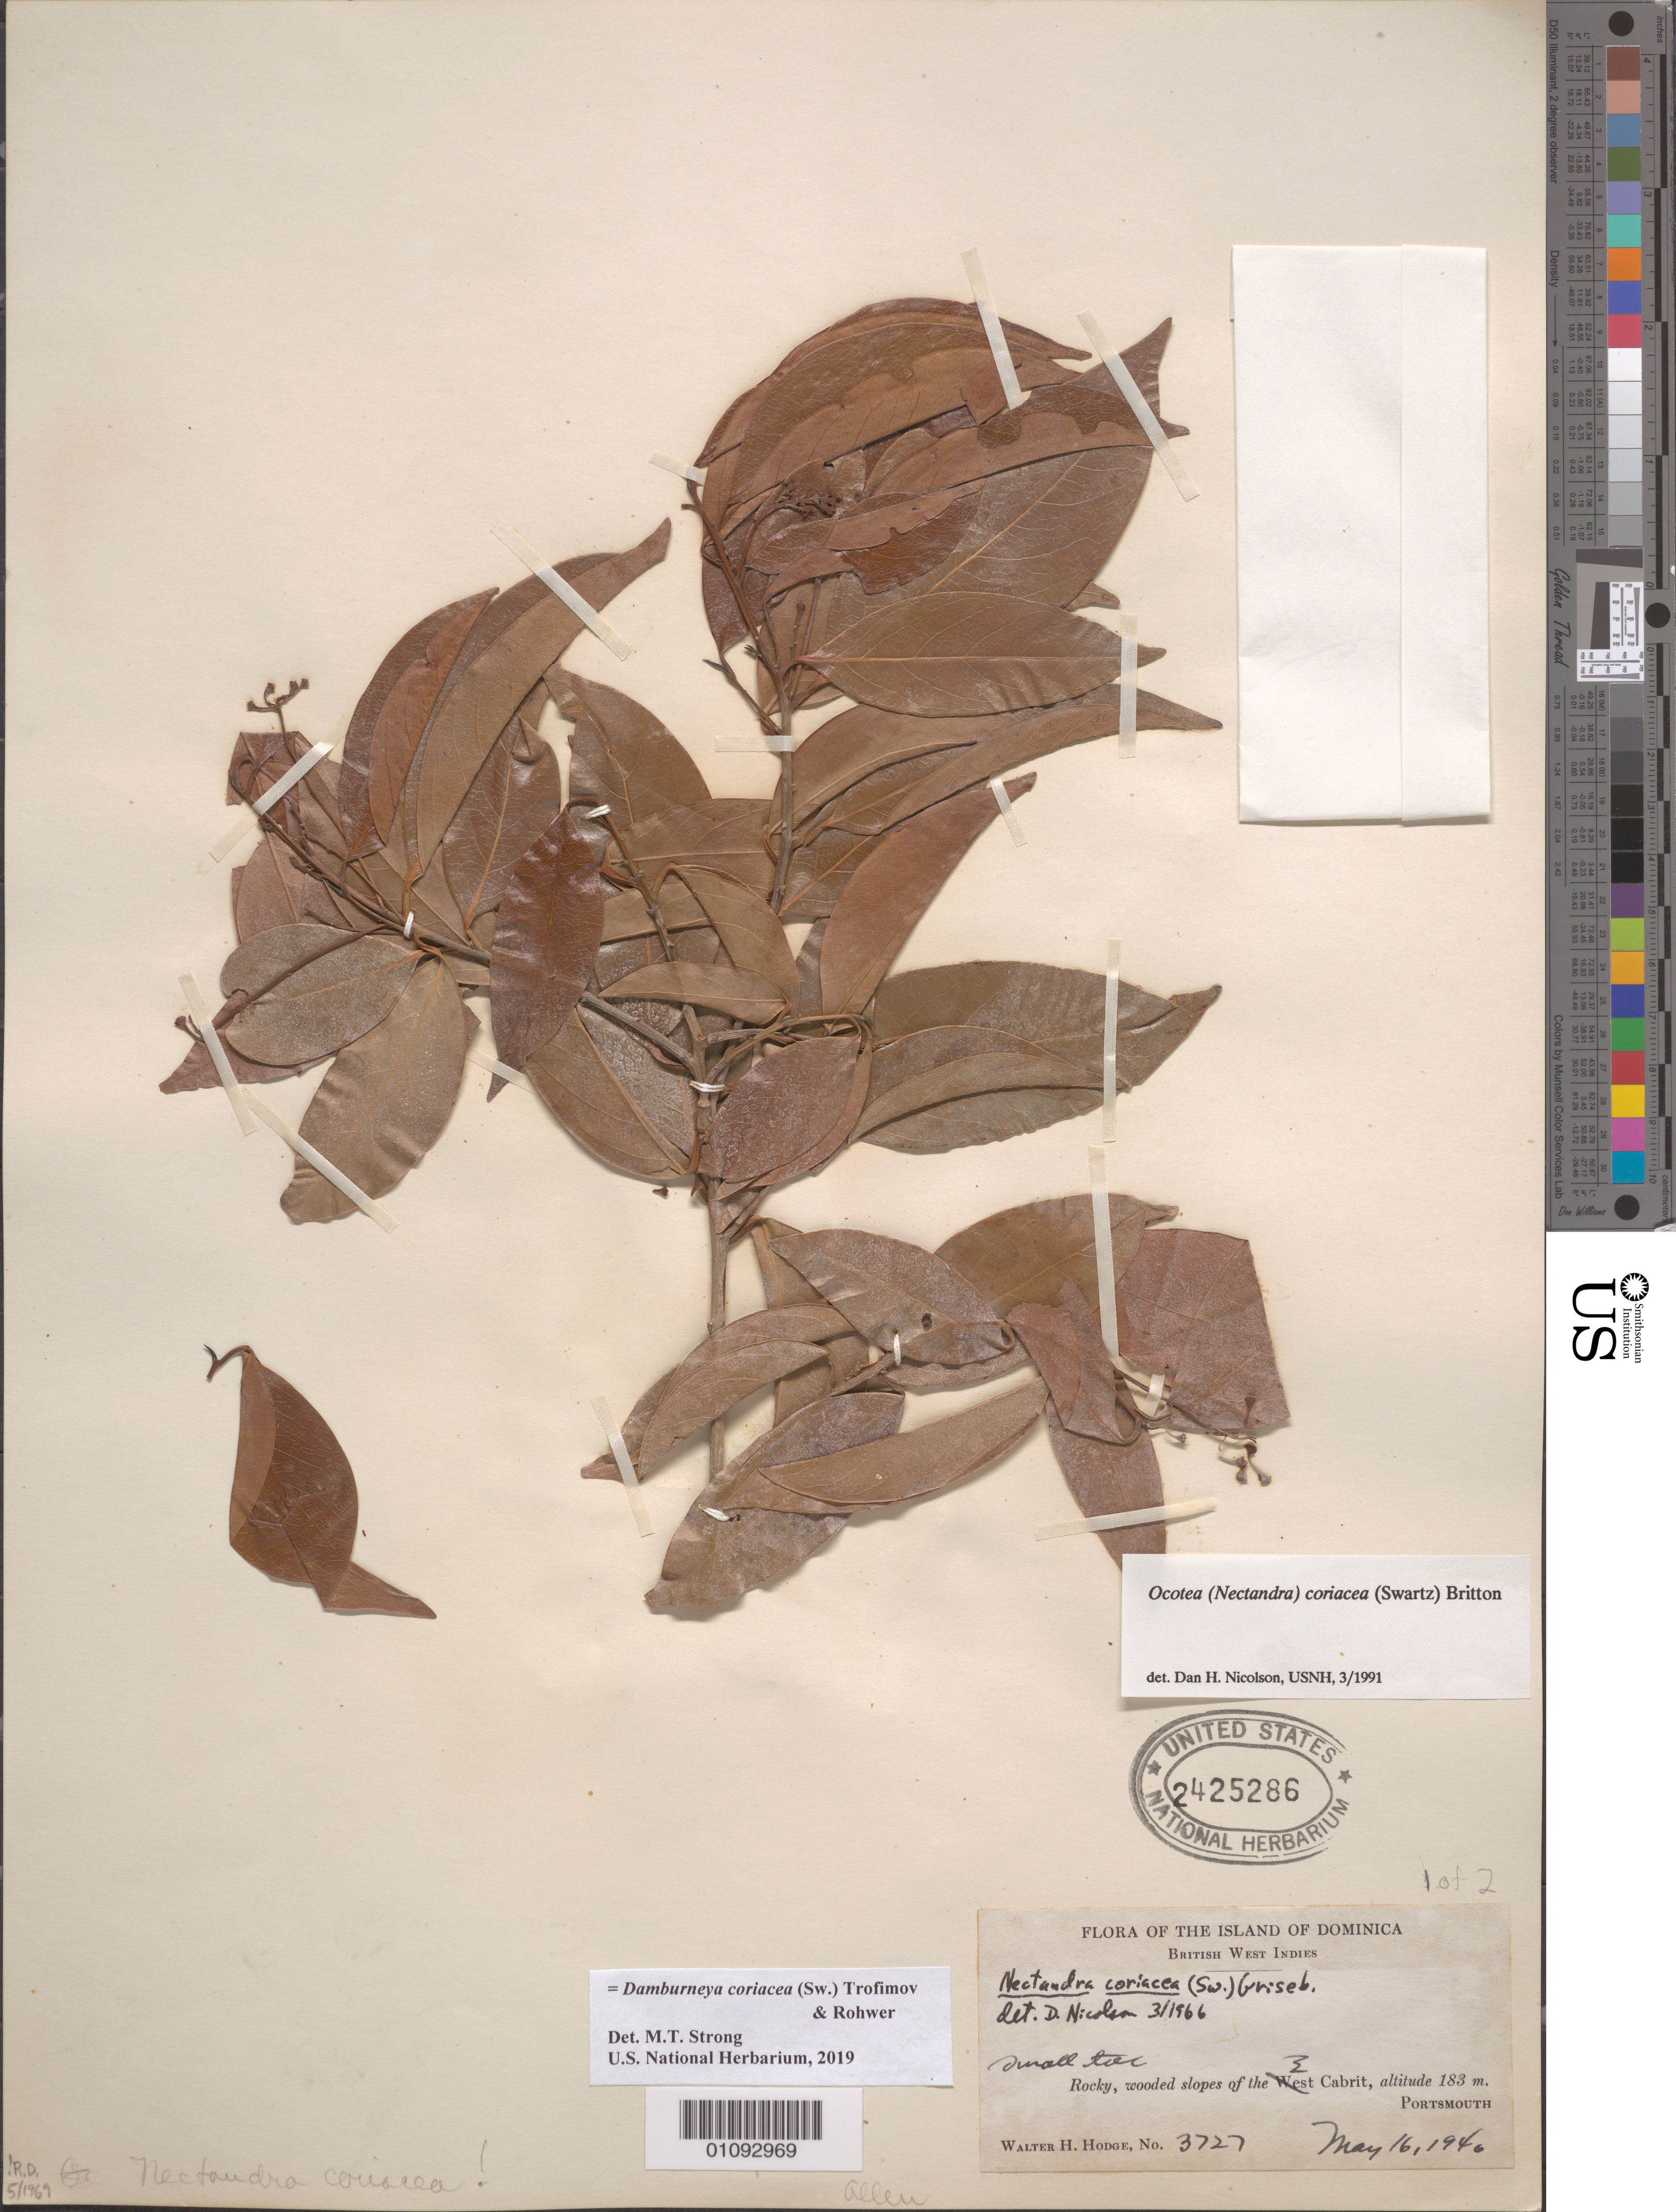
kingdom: Plantae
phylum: Tracheophyta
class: Magnoliopsida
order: Laurales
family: Lauraceae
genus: Damburneya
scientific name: Damburneya coriacea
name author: (Sw.) Trofimov & Rohwer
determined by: Strong, M. T., (US), Smithsonian Institution - National Museum of Natural History (UNITED STATES)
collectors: W. Hodge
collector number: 3727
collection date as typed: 16 May 1940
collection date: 1940-05-16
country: Dominica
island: Dominica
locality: East Cabrit.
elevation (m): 183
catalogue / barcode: US 2425286